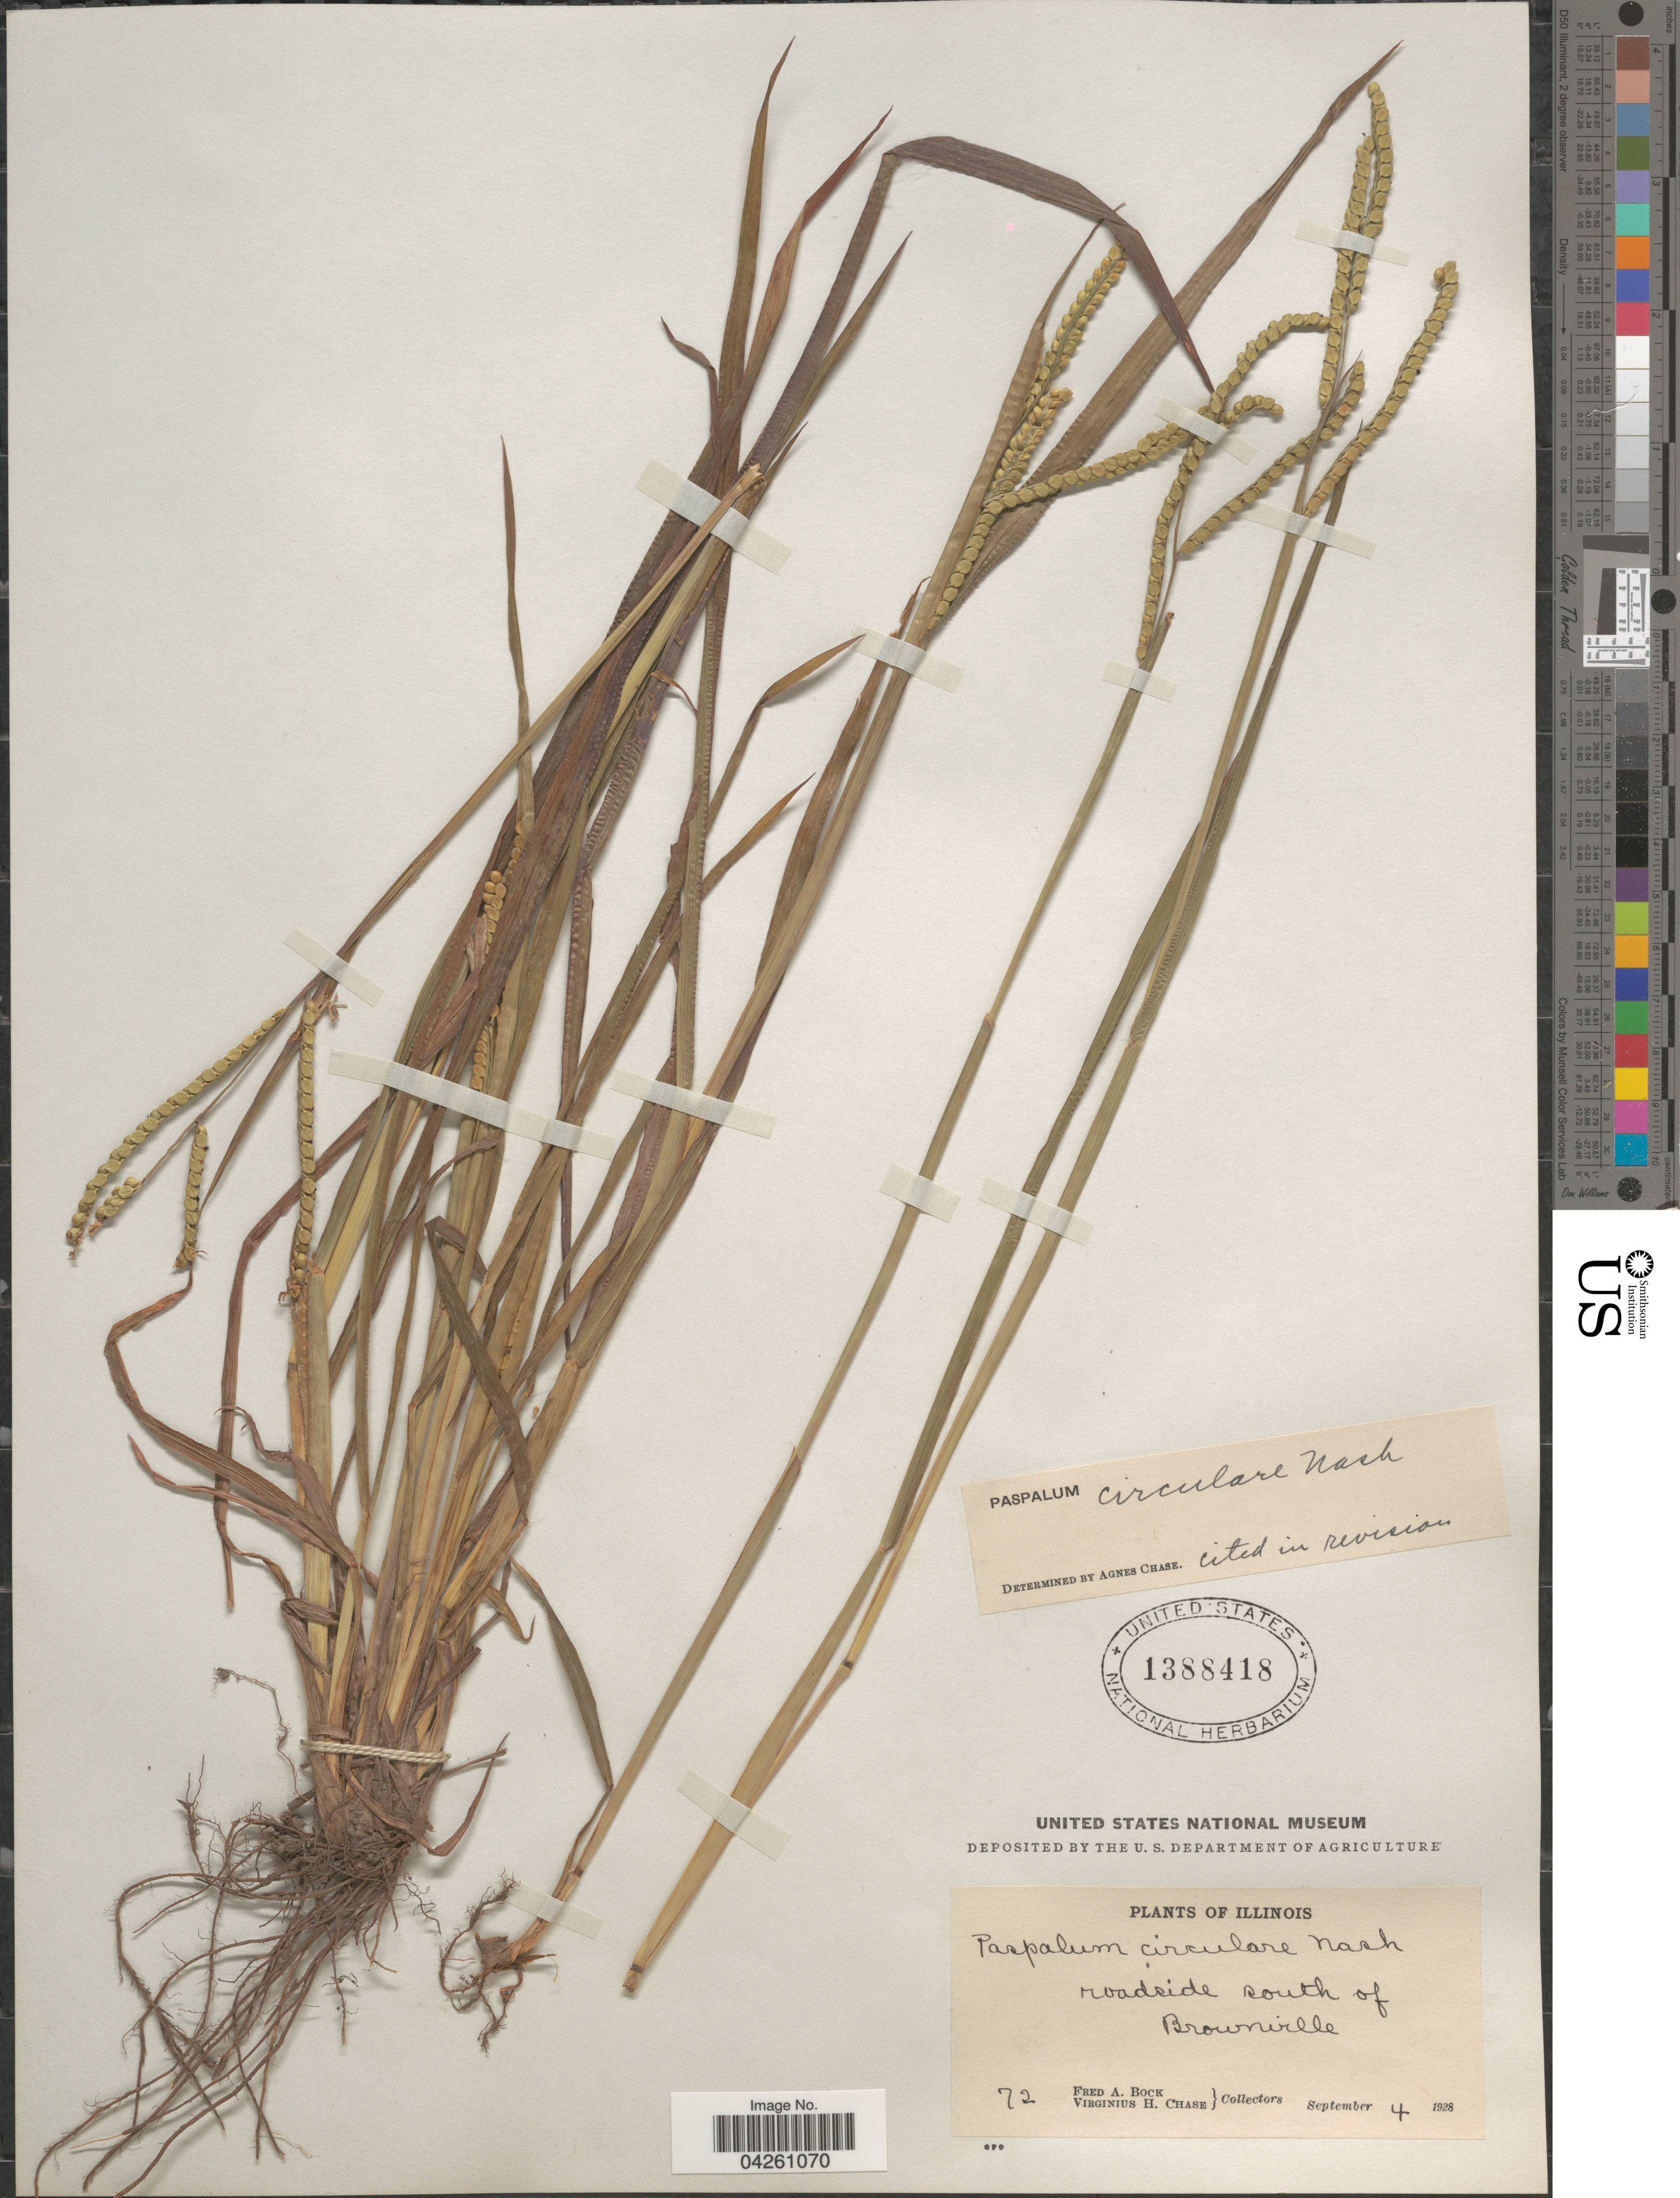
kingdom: Plantae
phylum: Tracheophyta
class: Liliopsida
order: Poales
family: Poaceae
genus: Paspalum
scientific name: Paspalum circulare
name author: Nash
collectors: F. Bock & V. H. Chase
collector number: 72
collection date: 1928-09-04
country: United States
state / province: Illinois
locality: Roadside south of Brownville.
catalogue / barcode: US 1388418